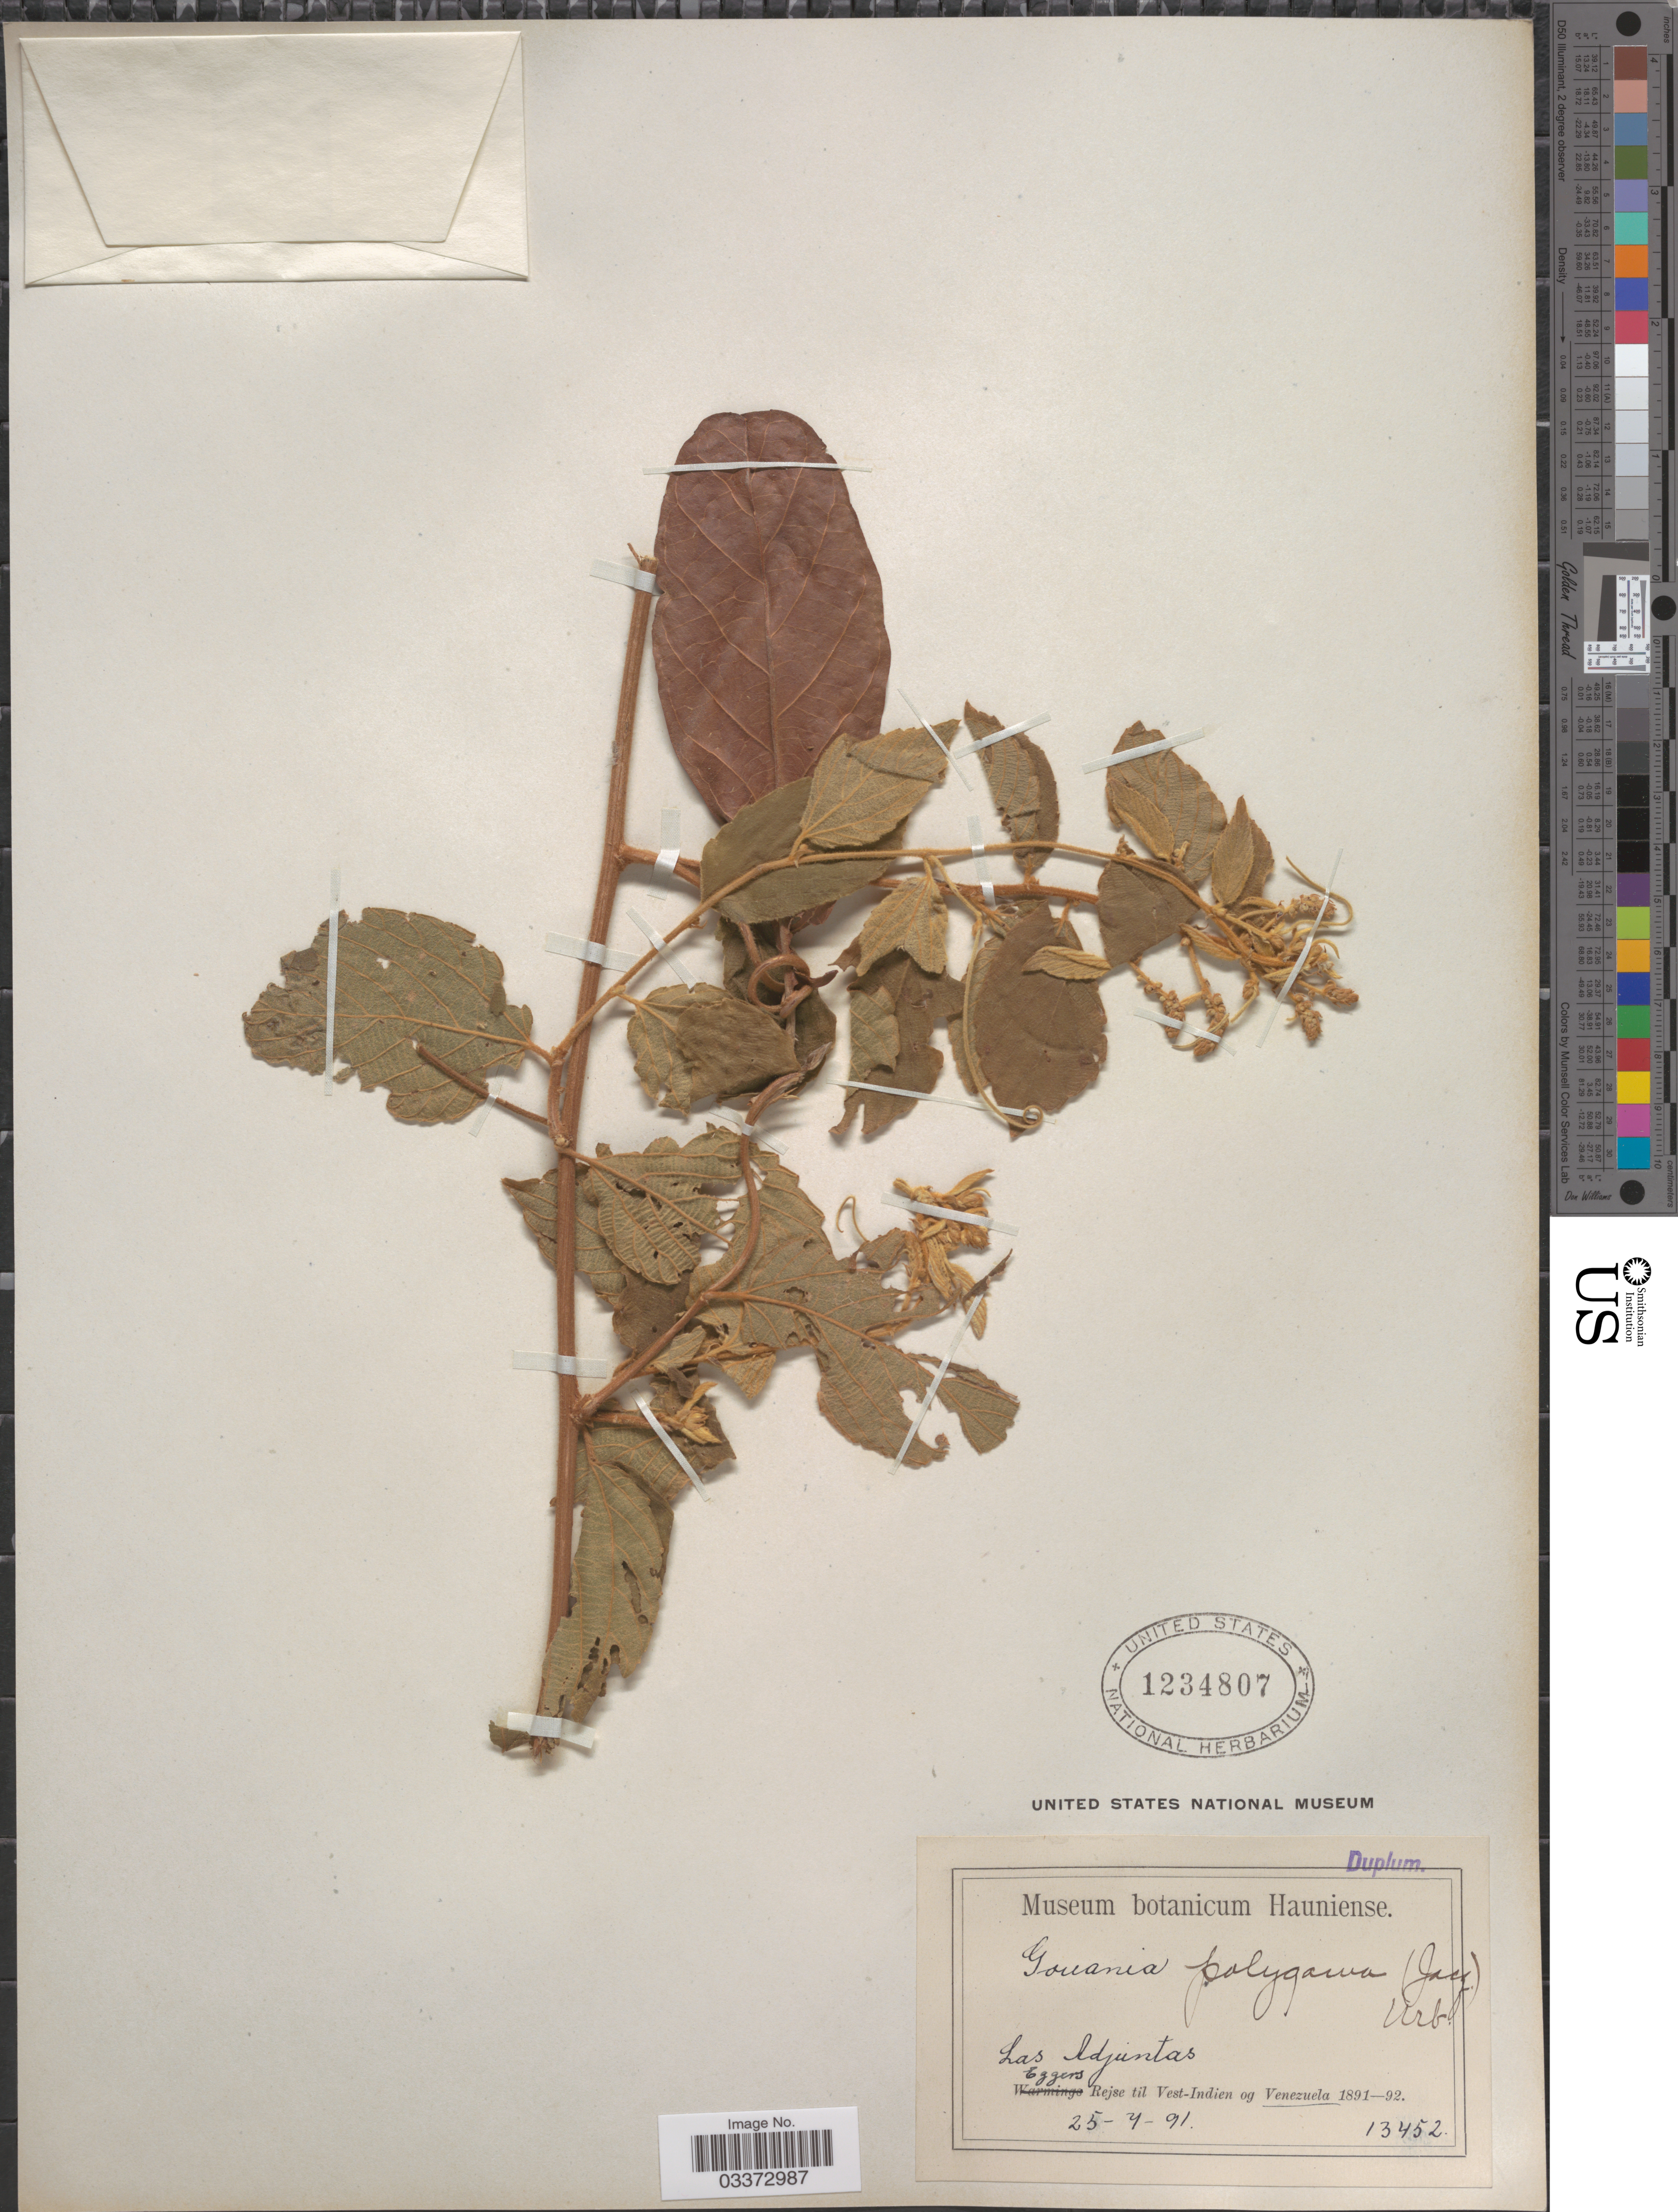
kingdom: Plantae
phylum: Tracheophyta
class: Magnoliopsida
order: Rosales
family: Rhamnaceae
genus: Gouania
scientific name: Gouania polygama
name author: (Jacq.) Urb.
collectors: -. Eggers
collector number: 13452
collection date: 1891-04-25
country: Venezuela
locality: Las Adjuntas. Venezuela.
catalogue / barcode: US 1234807